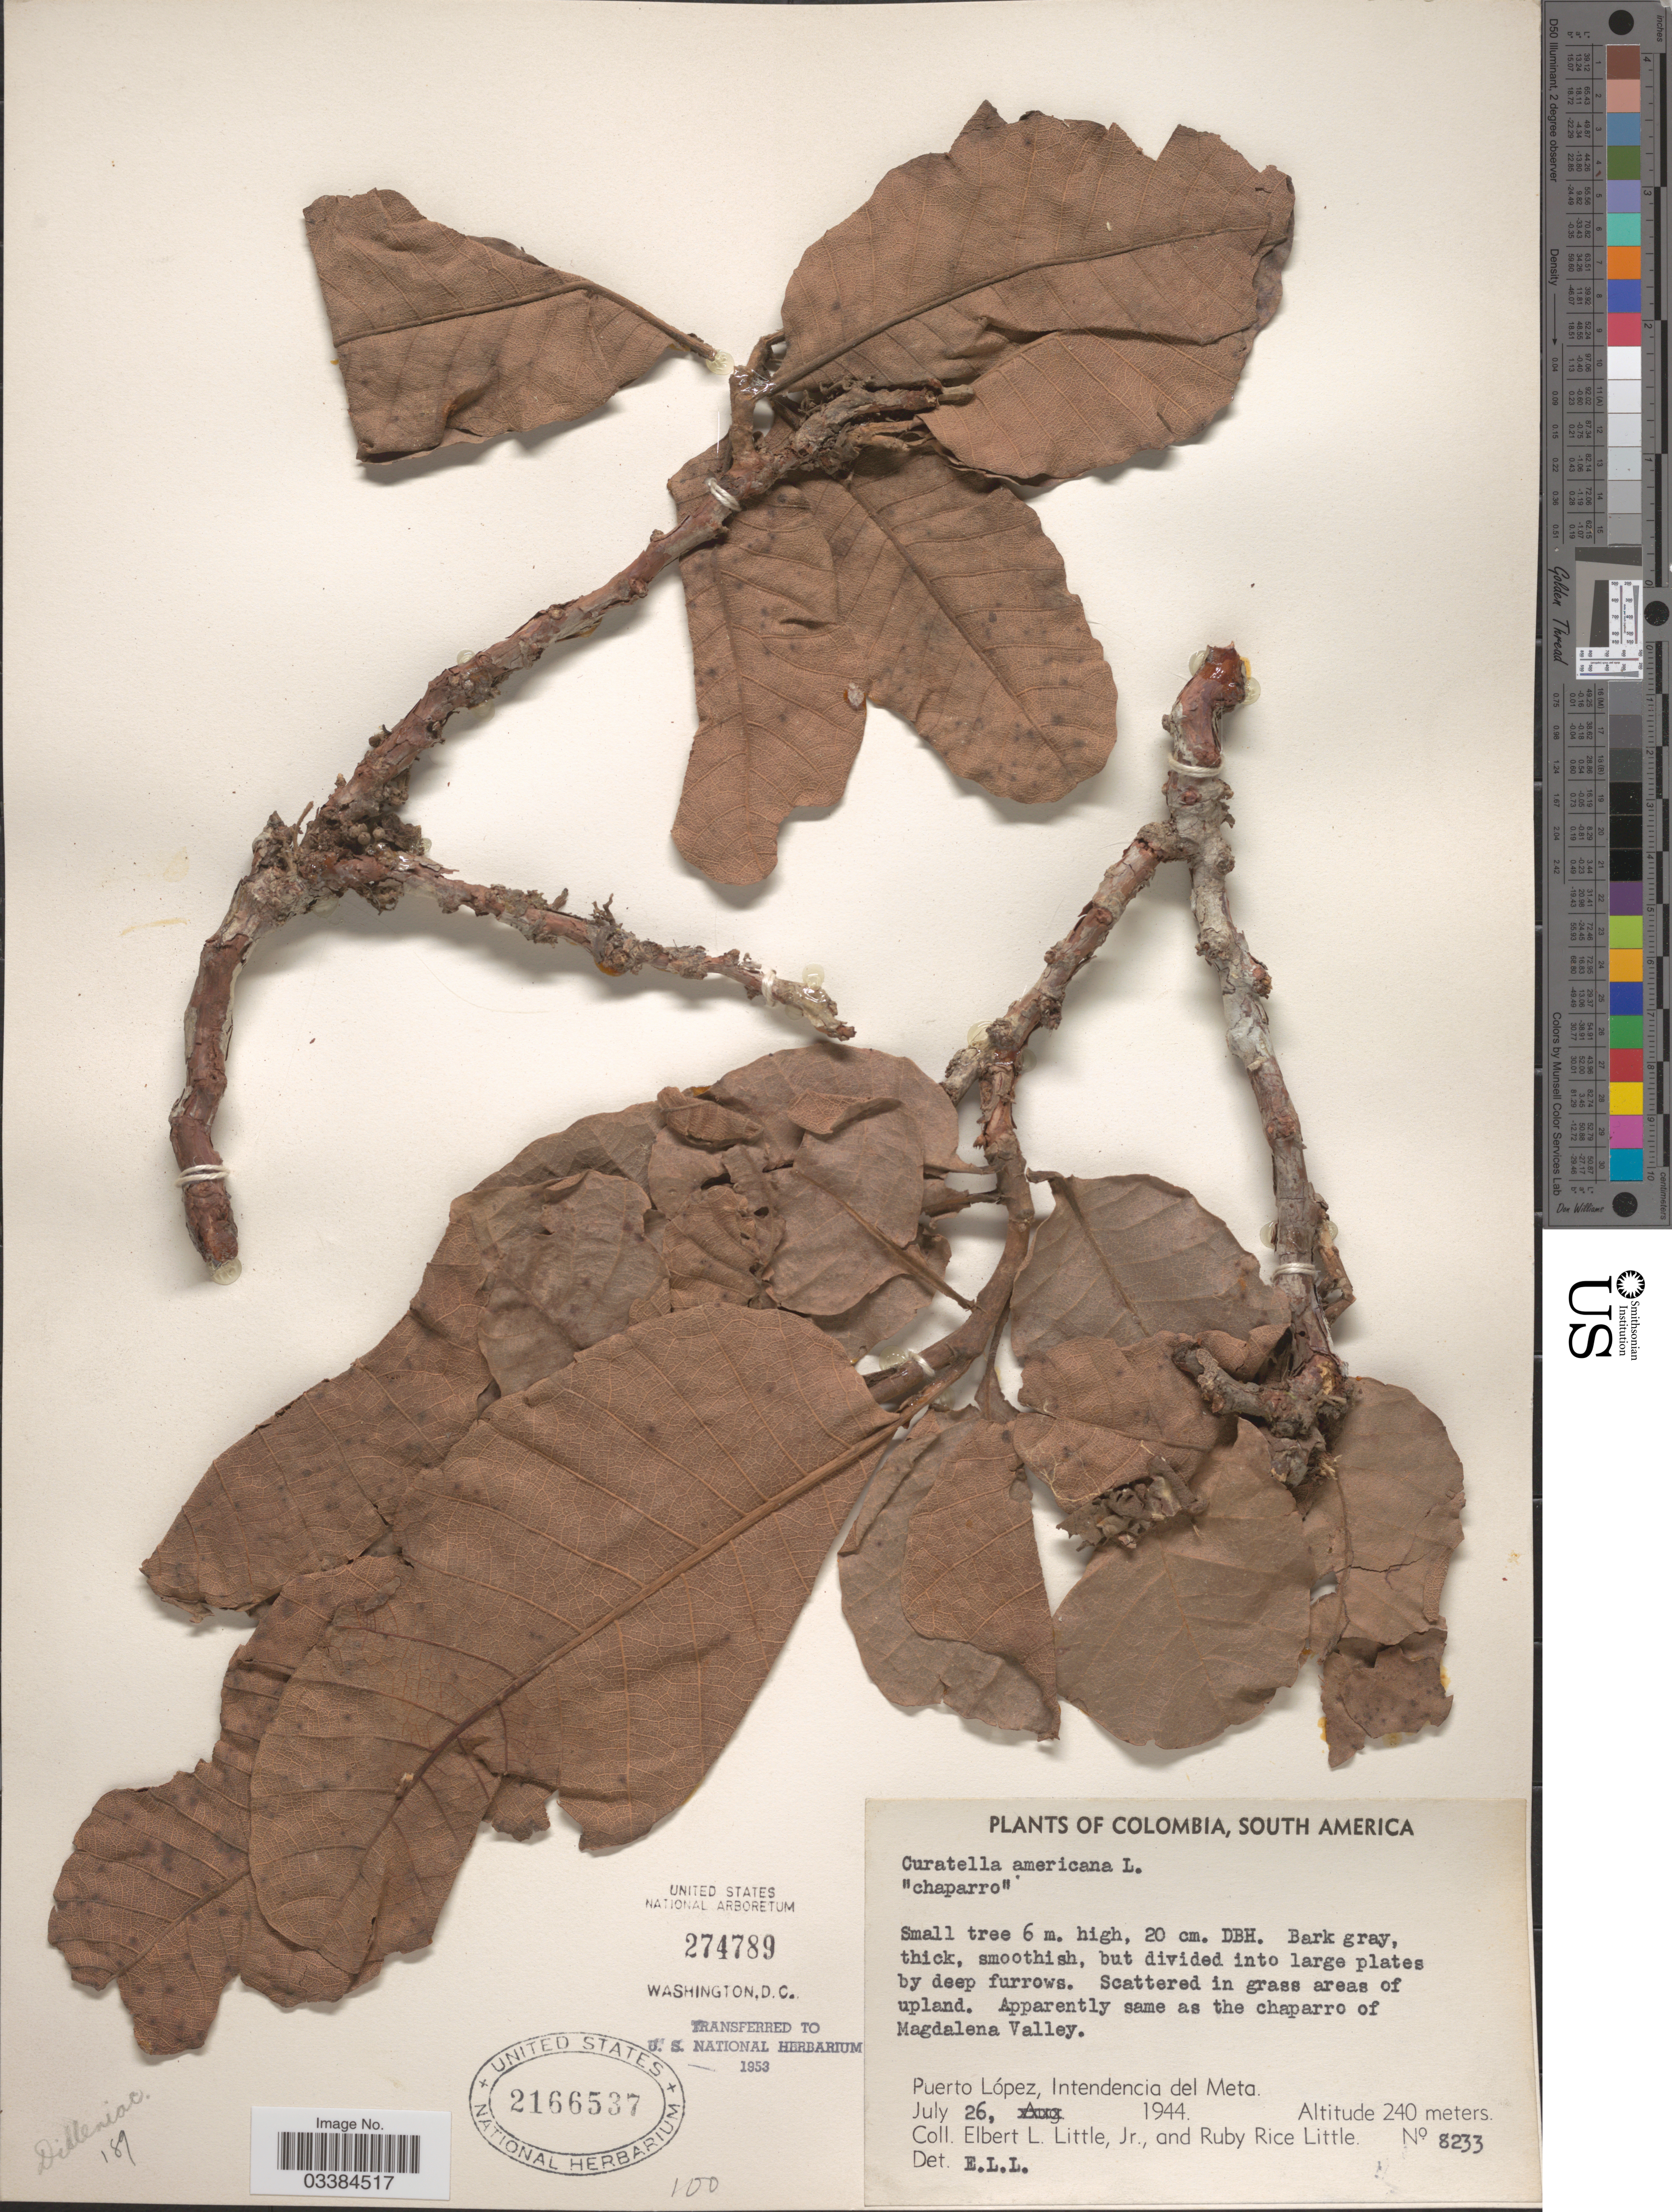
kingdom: Plantae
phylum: Tracheophyta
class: Magnoliopsida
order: Dilleniales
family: Dilleniaceae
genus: Curatella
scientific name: Curatella americana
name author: L.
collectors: E. L. Little & R. R. Little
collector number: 8233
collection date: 1944-07-26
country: Colombia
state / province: Meta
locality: Apparently same as the chaparro of Magdalena Valley. Puerto López, Intendencia del Meta.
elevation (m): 240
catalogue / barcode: US 2166537